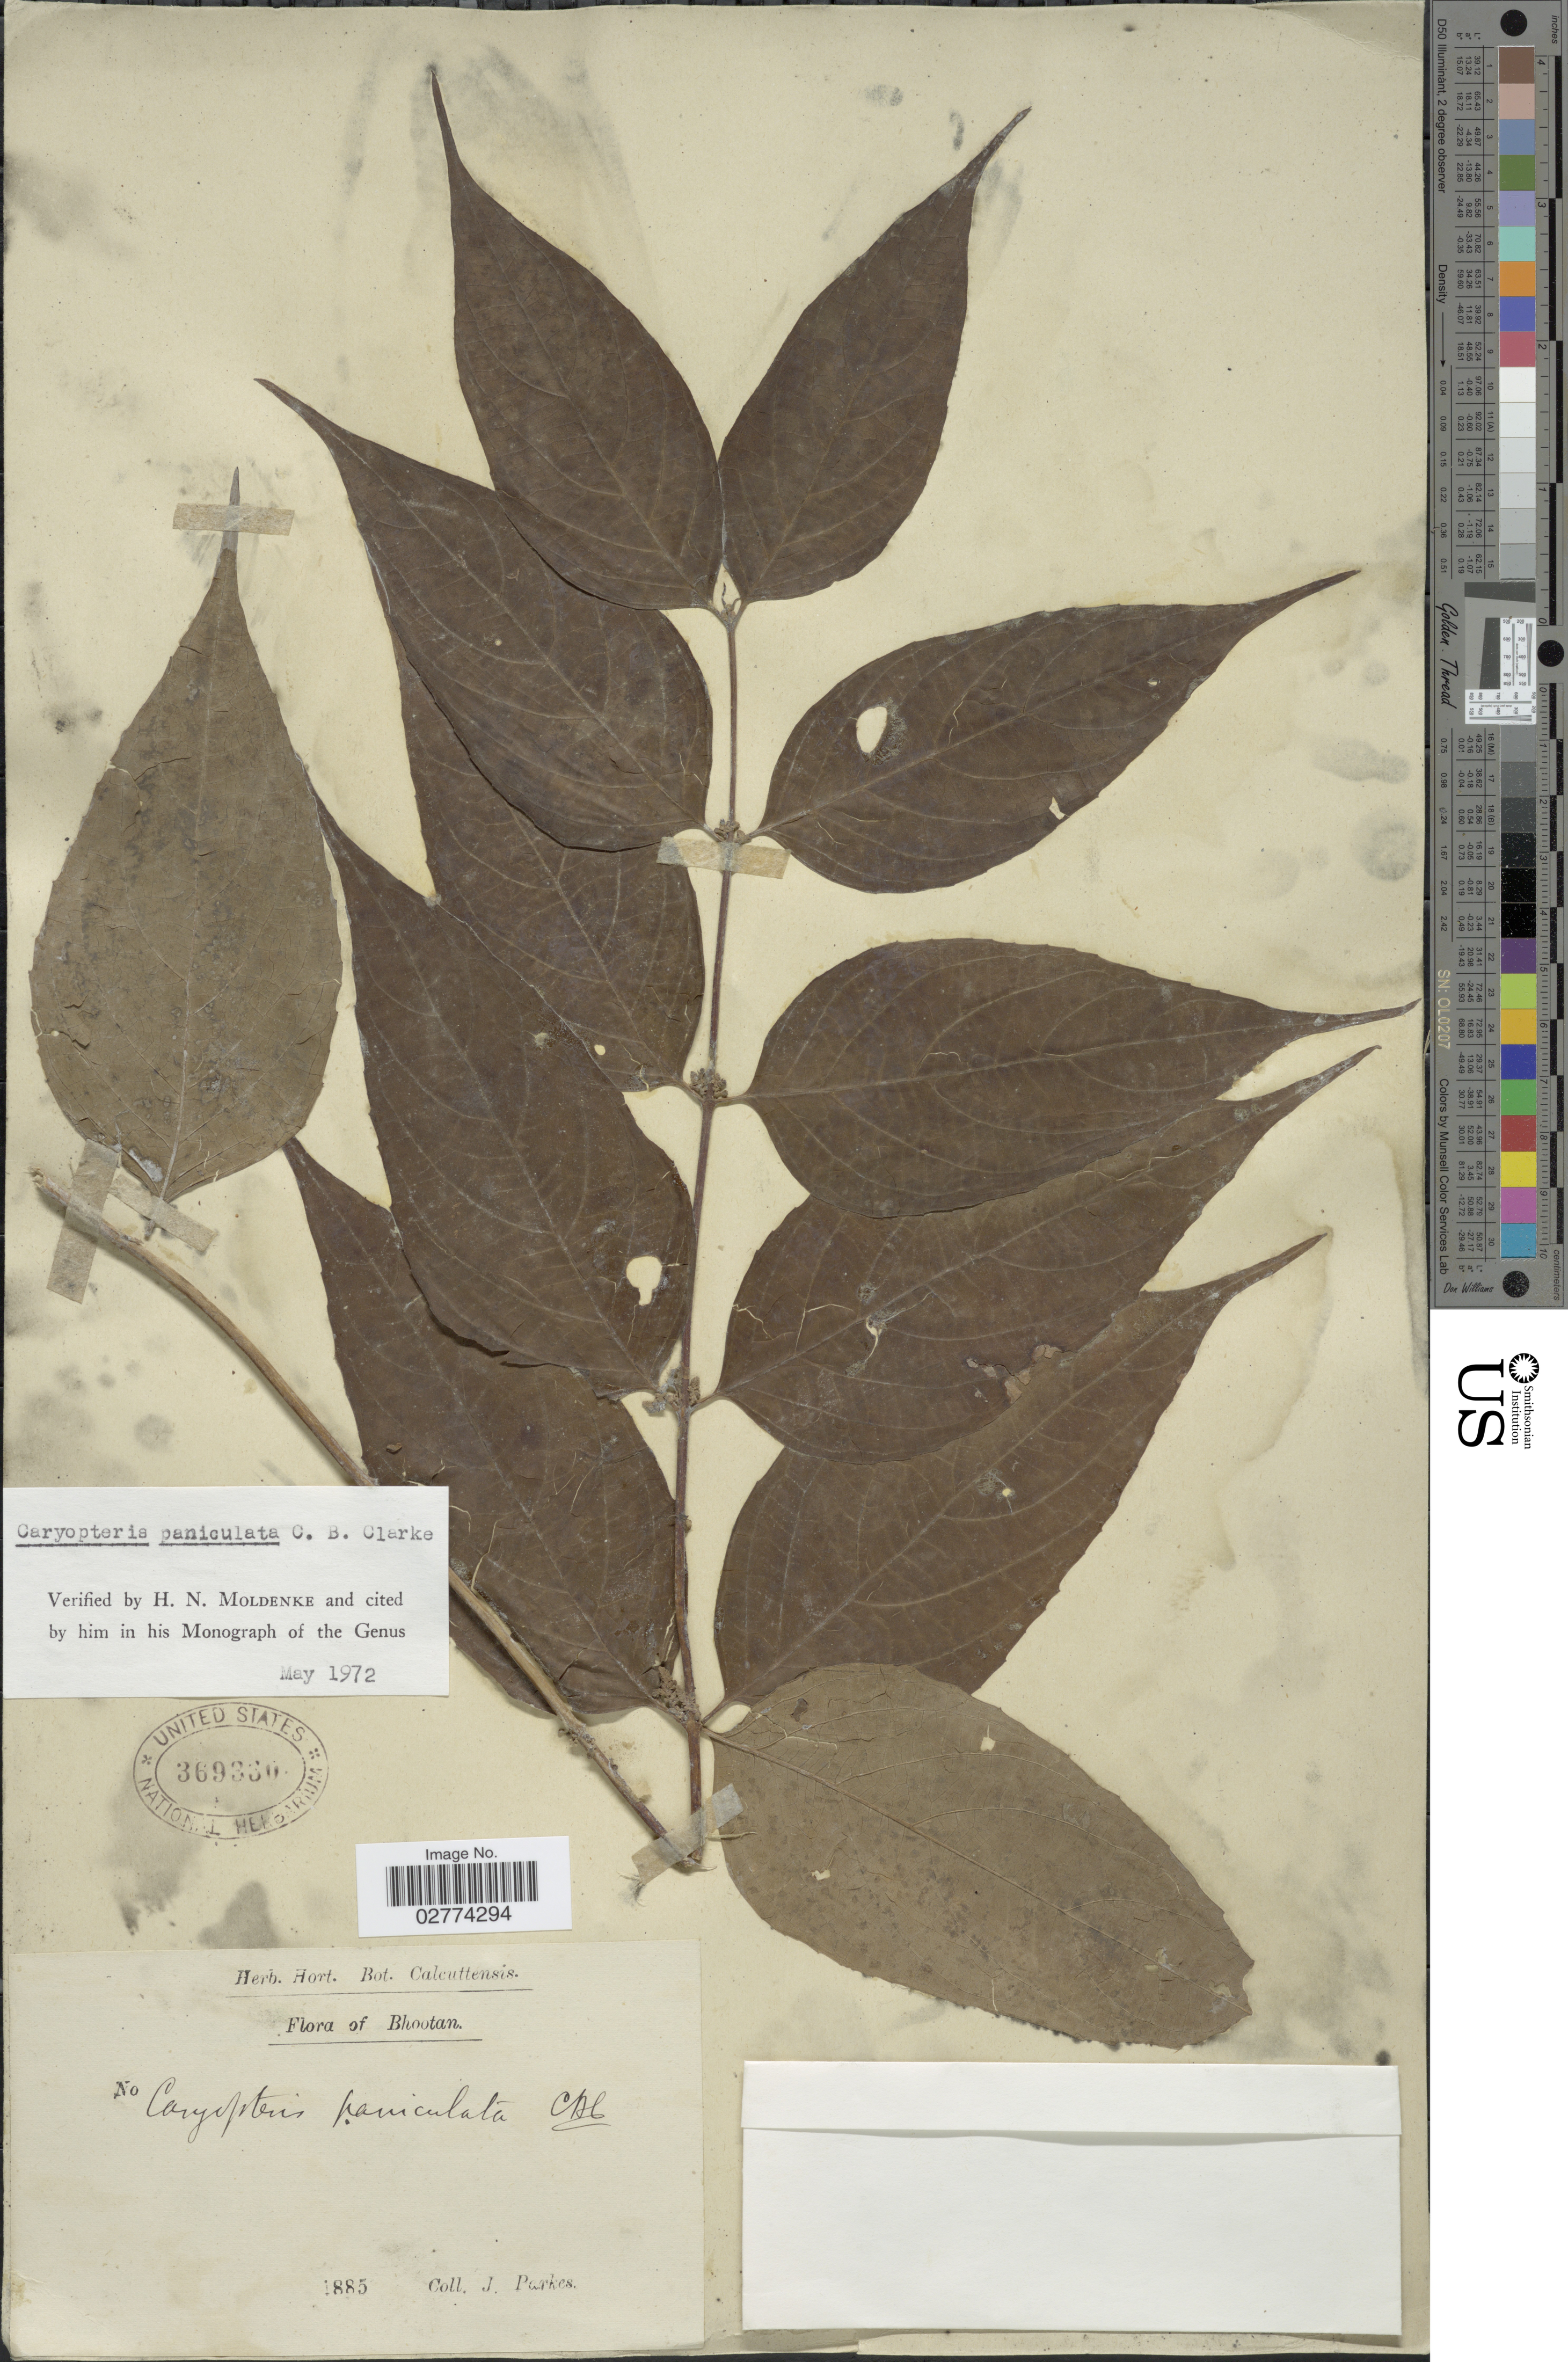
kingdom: Plantae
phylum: Tracheophyta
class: Magnoliopsida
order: Lamiales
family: Lamiaceae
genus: Caryopteris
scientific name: Caryopteris paniculata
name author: C.B. Clarke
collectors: J. Parkes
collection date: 1885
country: Bhutan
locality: Bhootan.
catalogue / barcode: US 369330